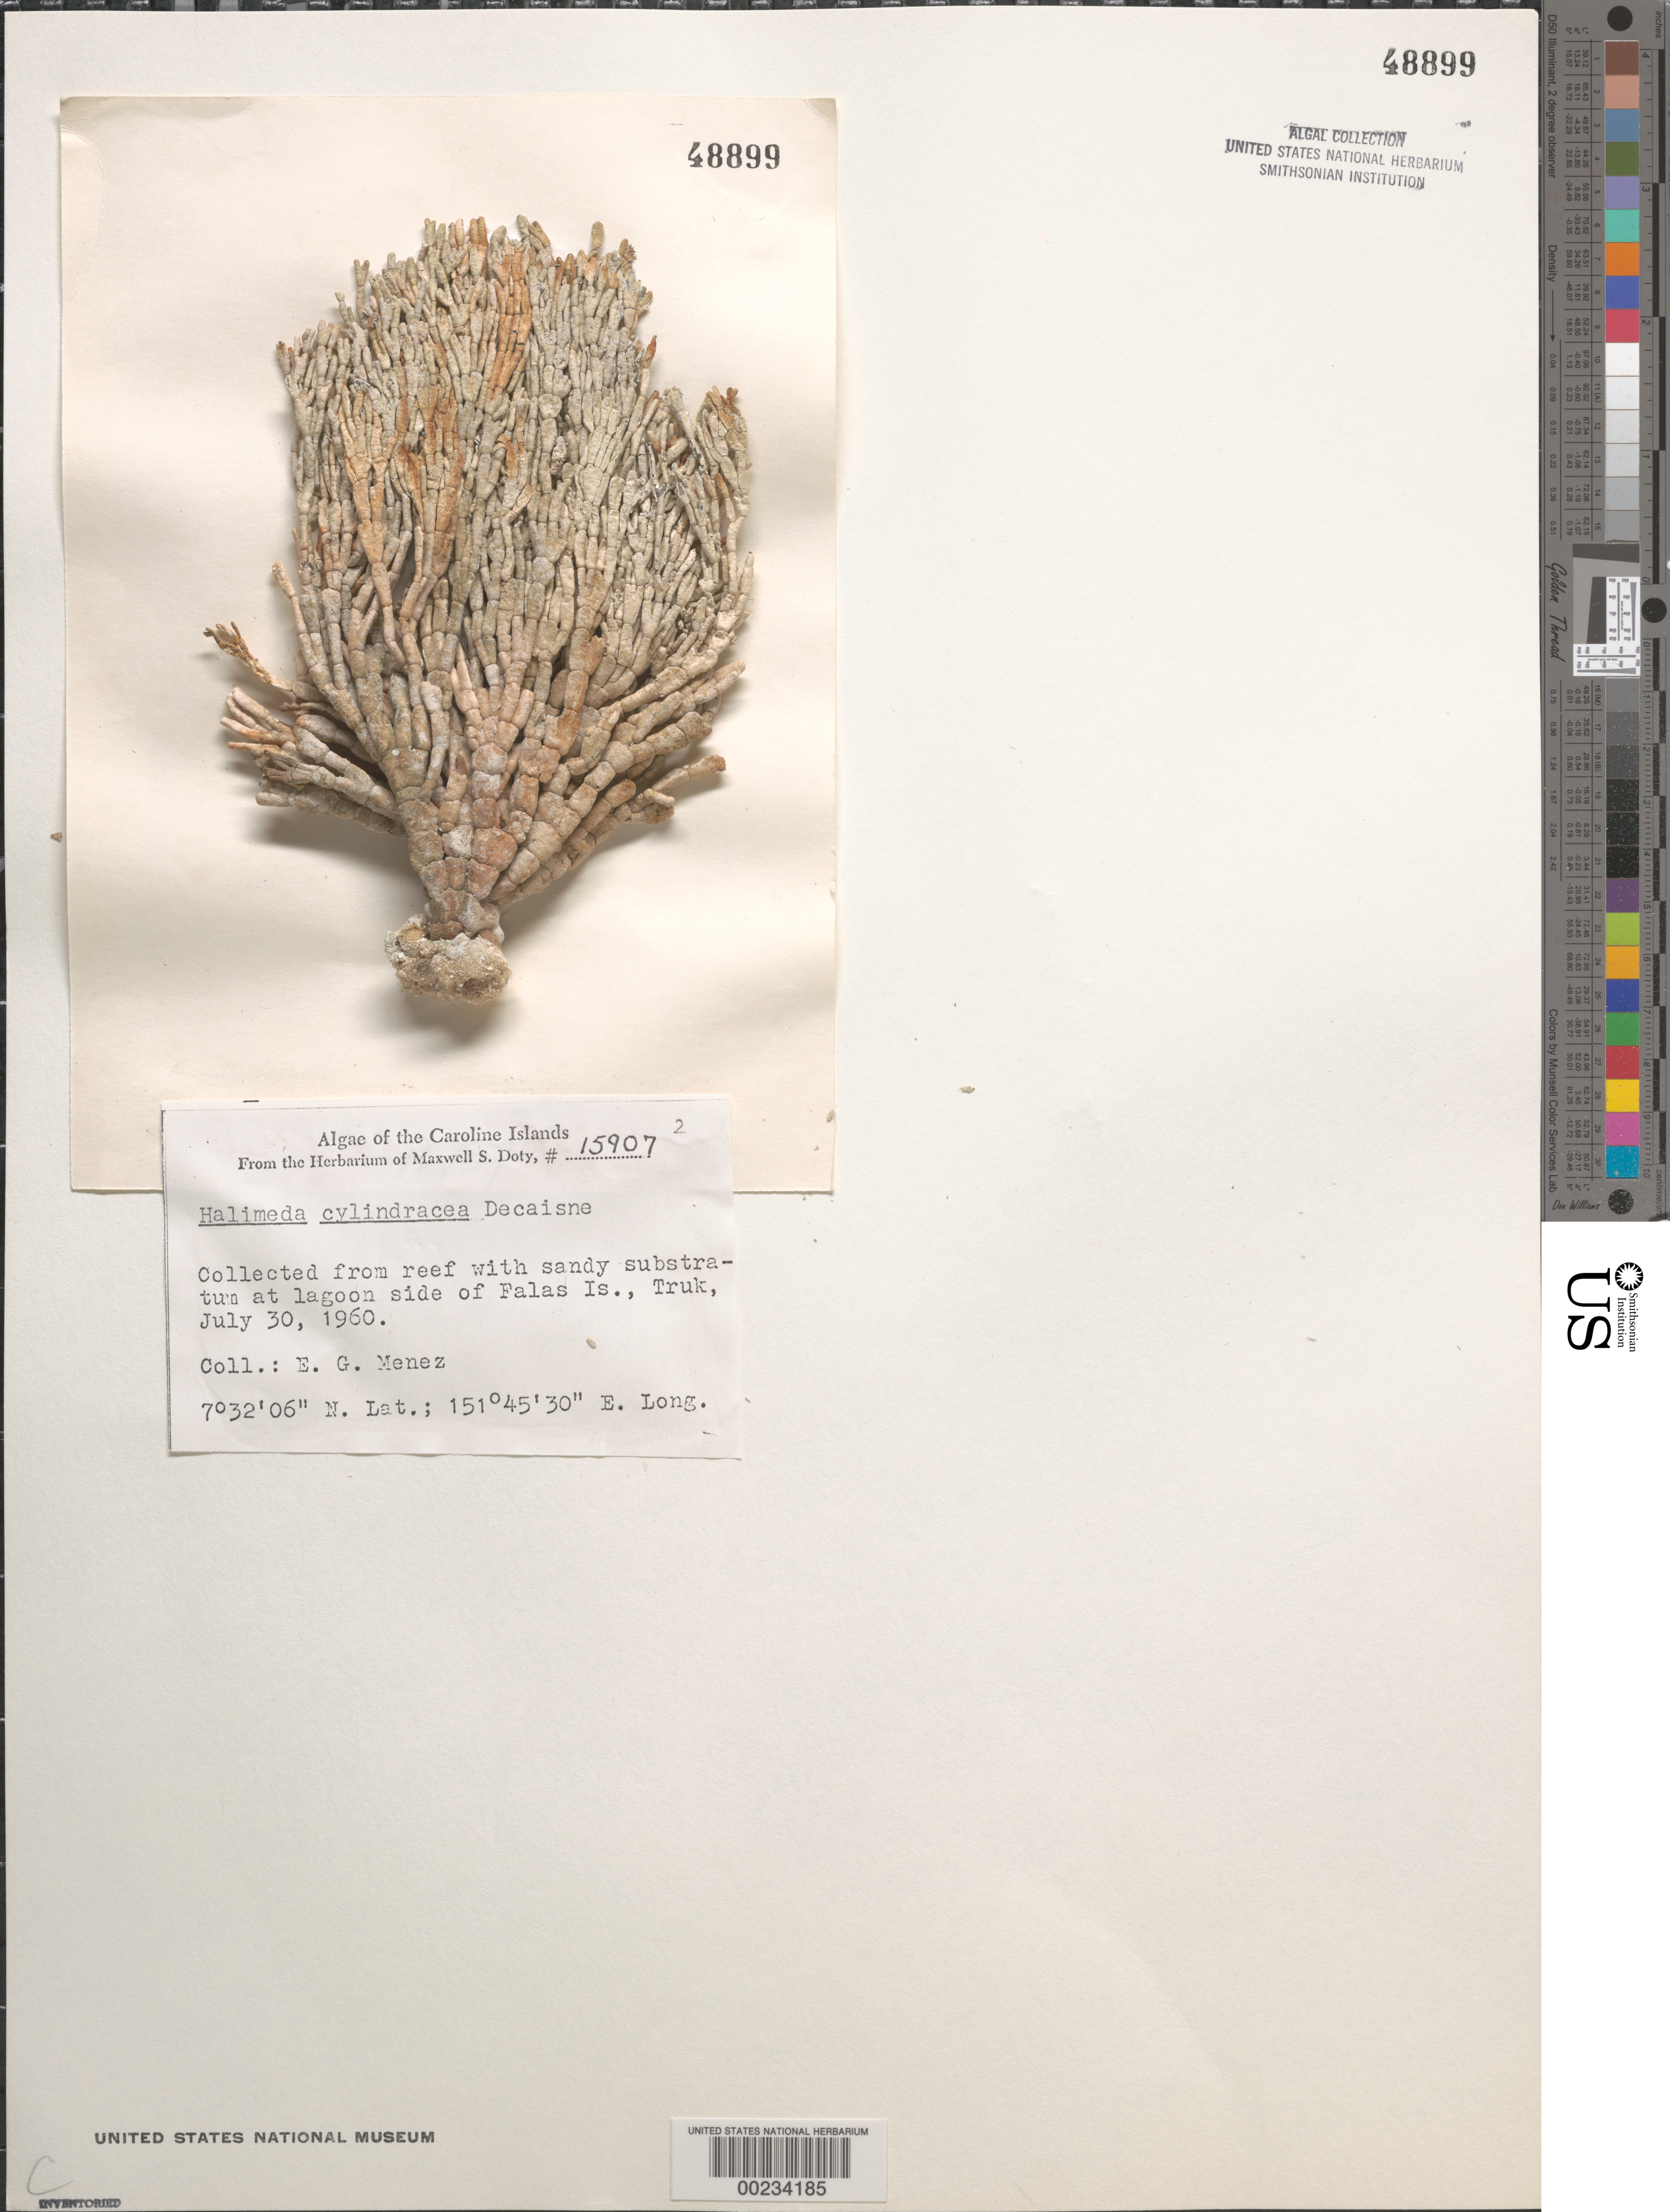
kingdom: Plantae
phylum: Chlorophyta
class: Ulvophyceae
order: Bryopsidales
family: Halimedaceae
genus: Halimeda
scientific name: Halimeda cylindracea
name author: Decne.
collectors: Meñez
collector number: MSD 15907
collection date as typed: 30 Jul 1960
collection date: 1960-07-30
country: Micronesia, Federated States of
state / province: Truk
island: Falas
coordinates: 7 32' 06" N, 151 45' 30" E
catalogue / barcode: US 48899